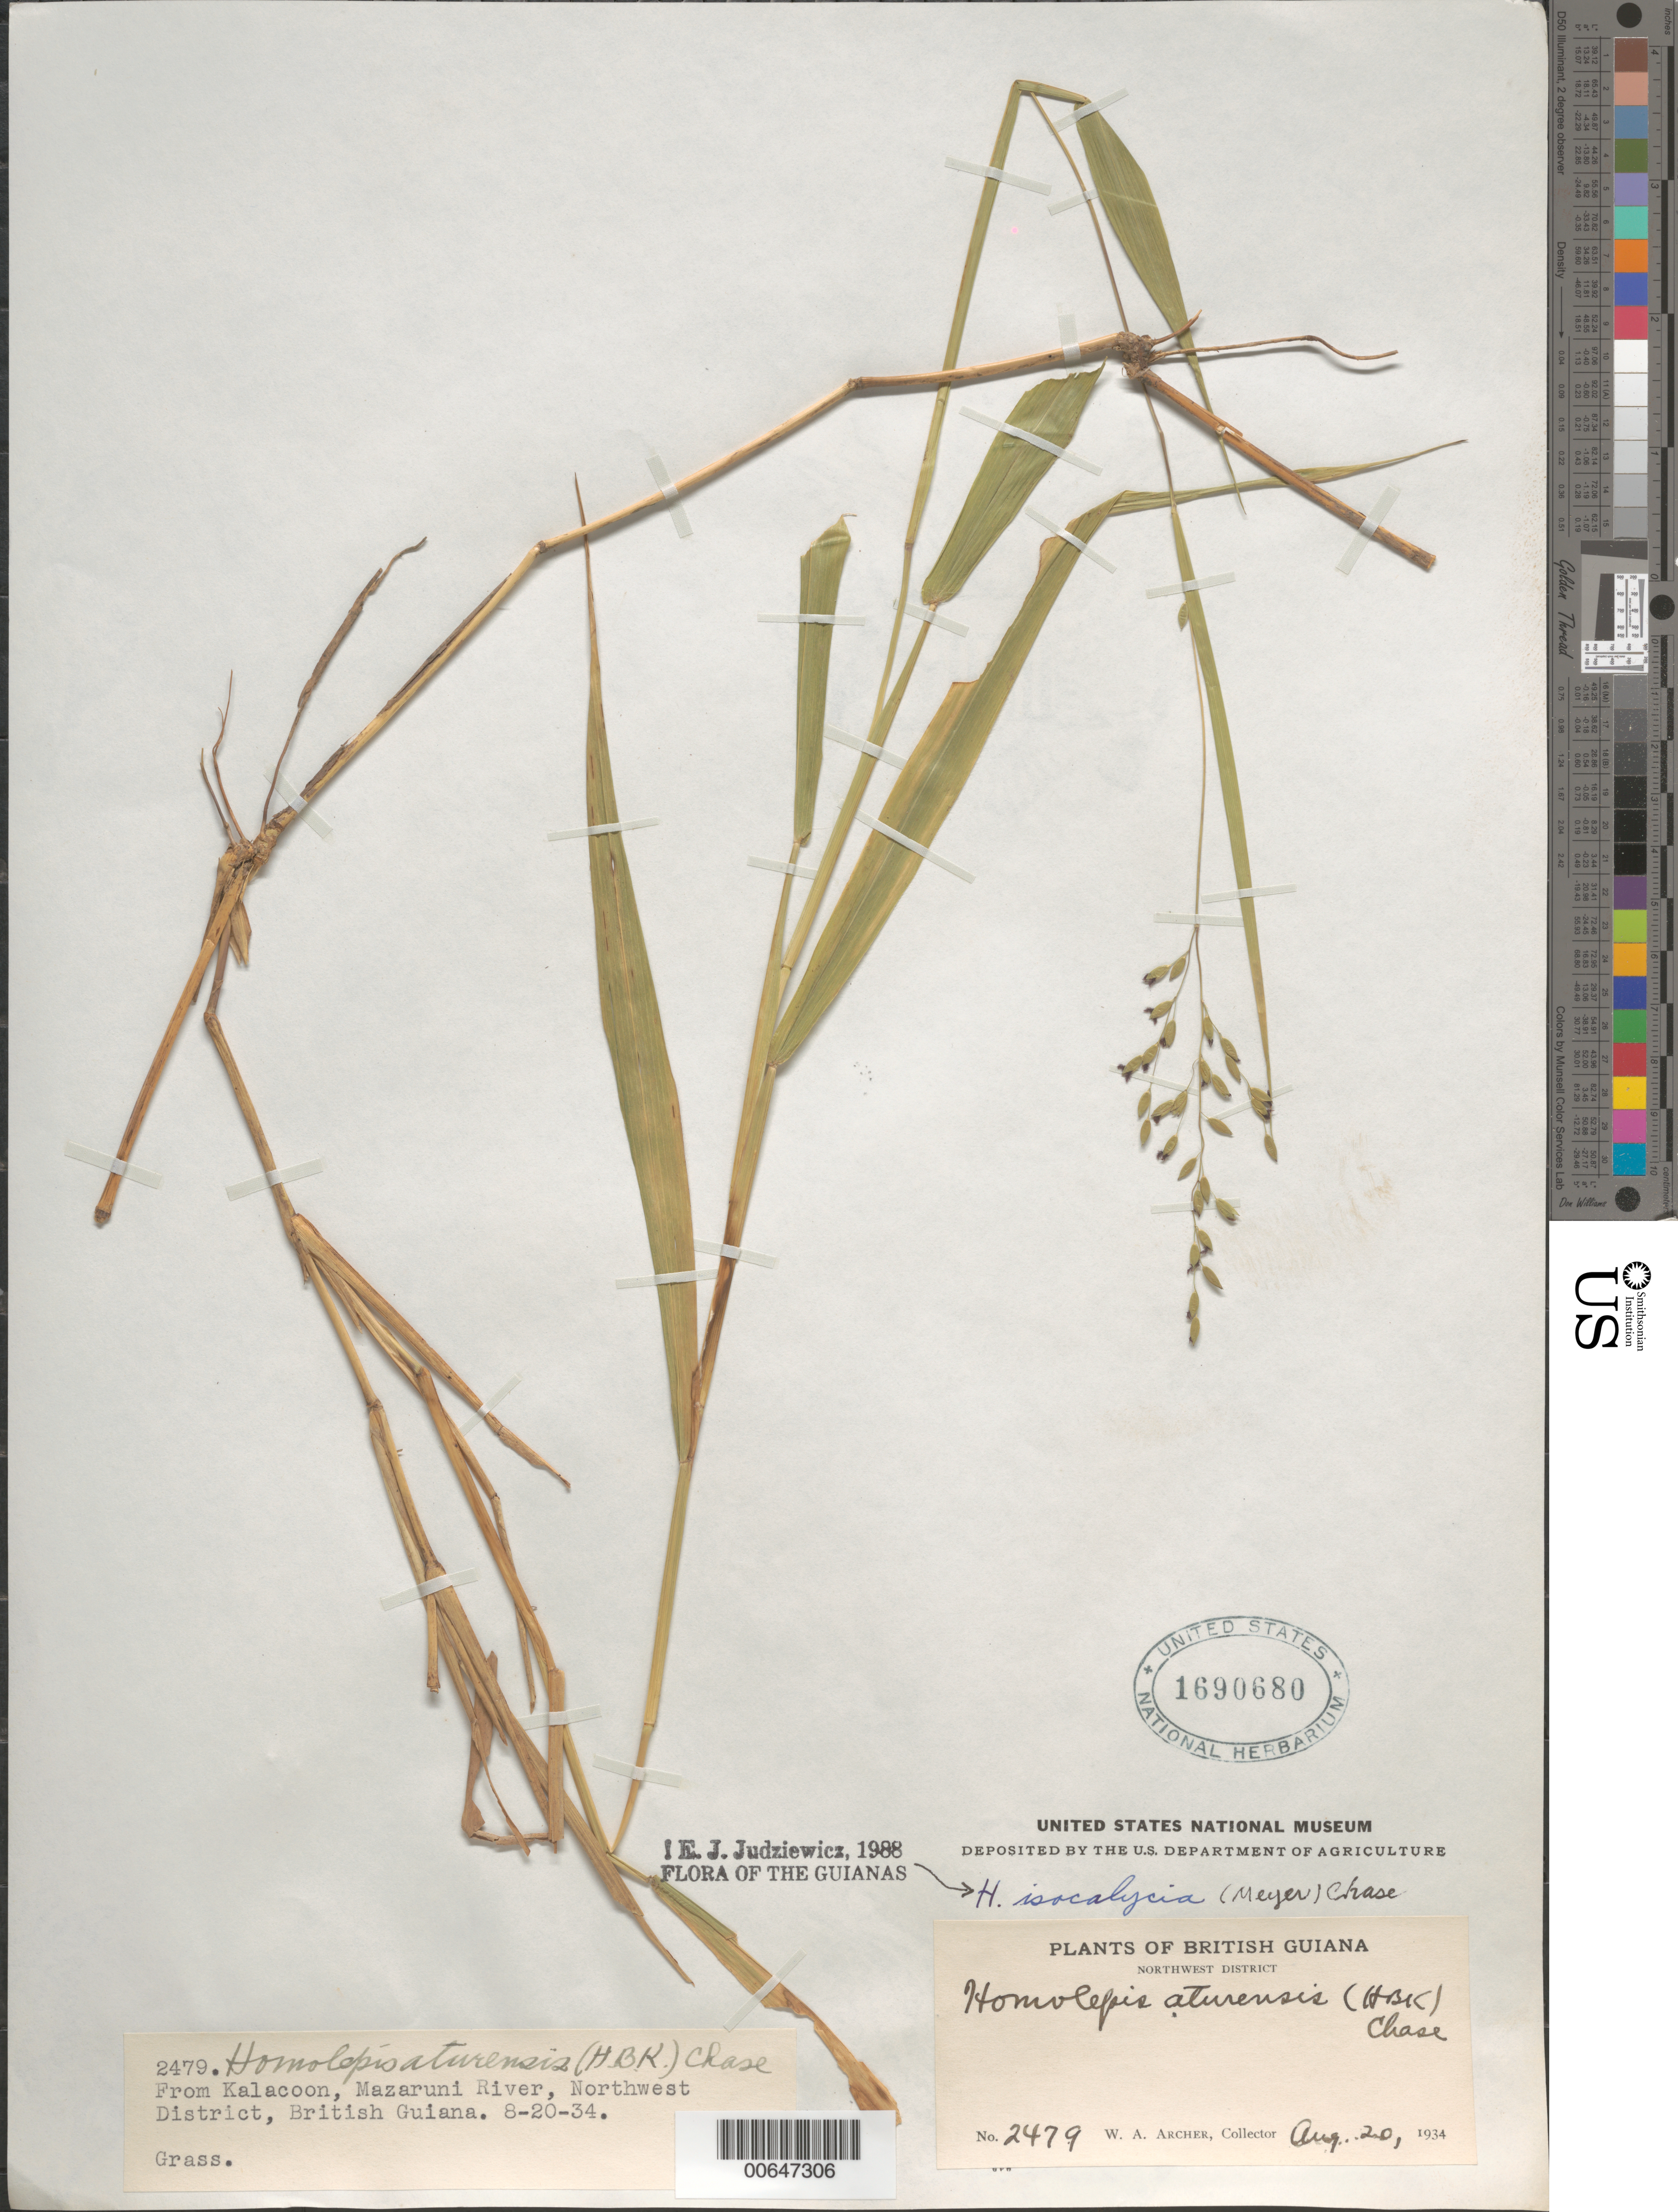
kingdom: Plantae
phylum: Tracheophyta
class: Liliopsida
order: Poales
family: Poaceae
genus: Homolepis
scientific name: Homolepis isocalycia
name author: (G. Mey.) Chase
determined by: Judziewicz, E. J.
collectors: W. A. Archer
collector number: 2479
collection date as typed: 20-Aug-34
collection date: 1934-08-20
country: Guyana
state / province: Cuyuni-Mazaruni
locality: Kalakun, Mazaruni River, NW Distr.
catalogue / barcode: US 1690680